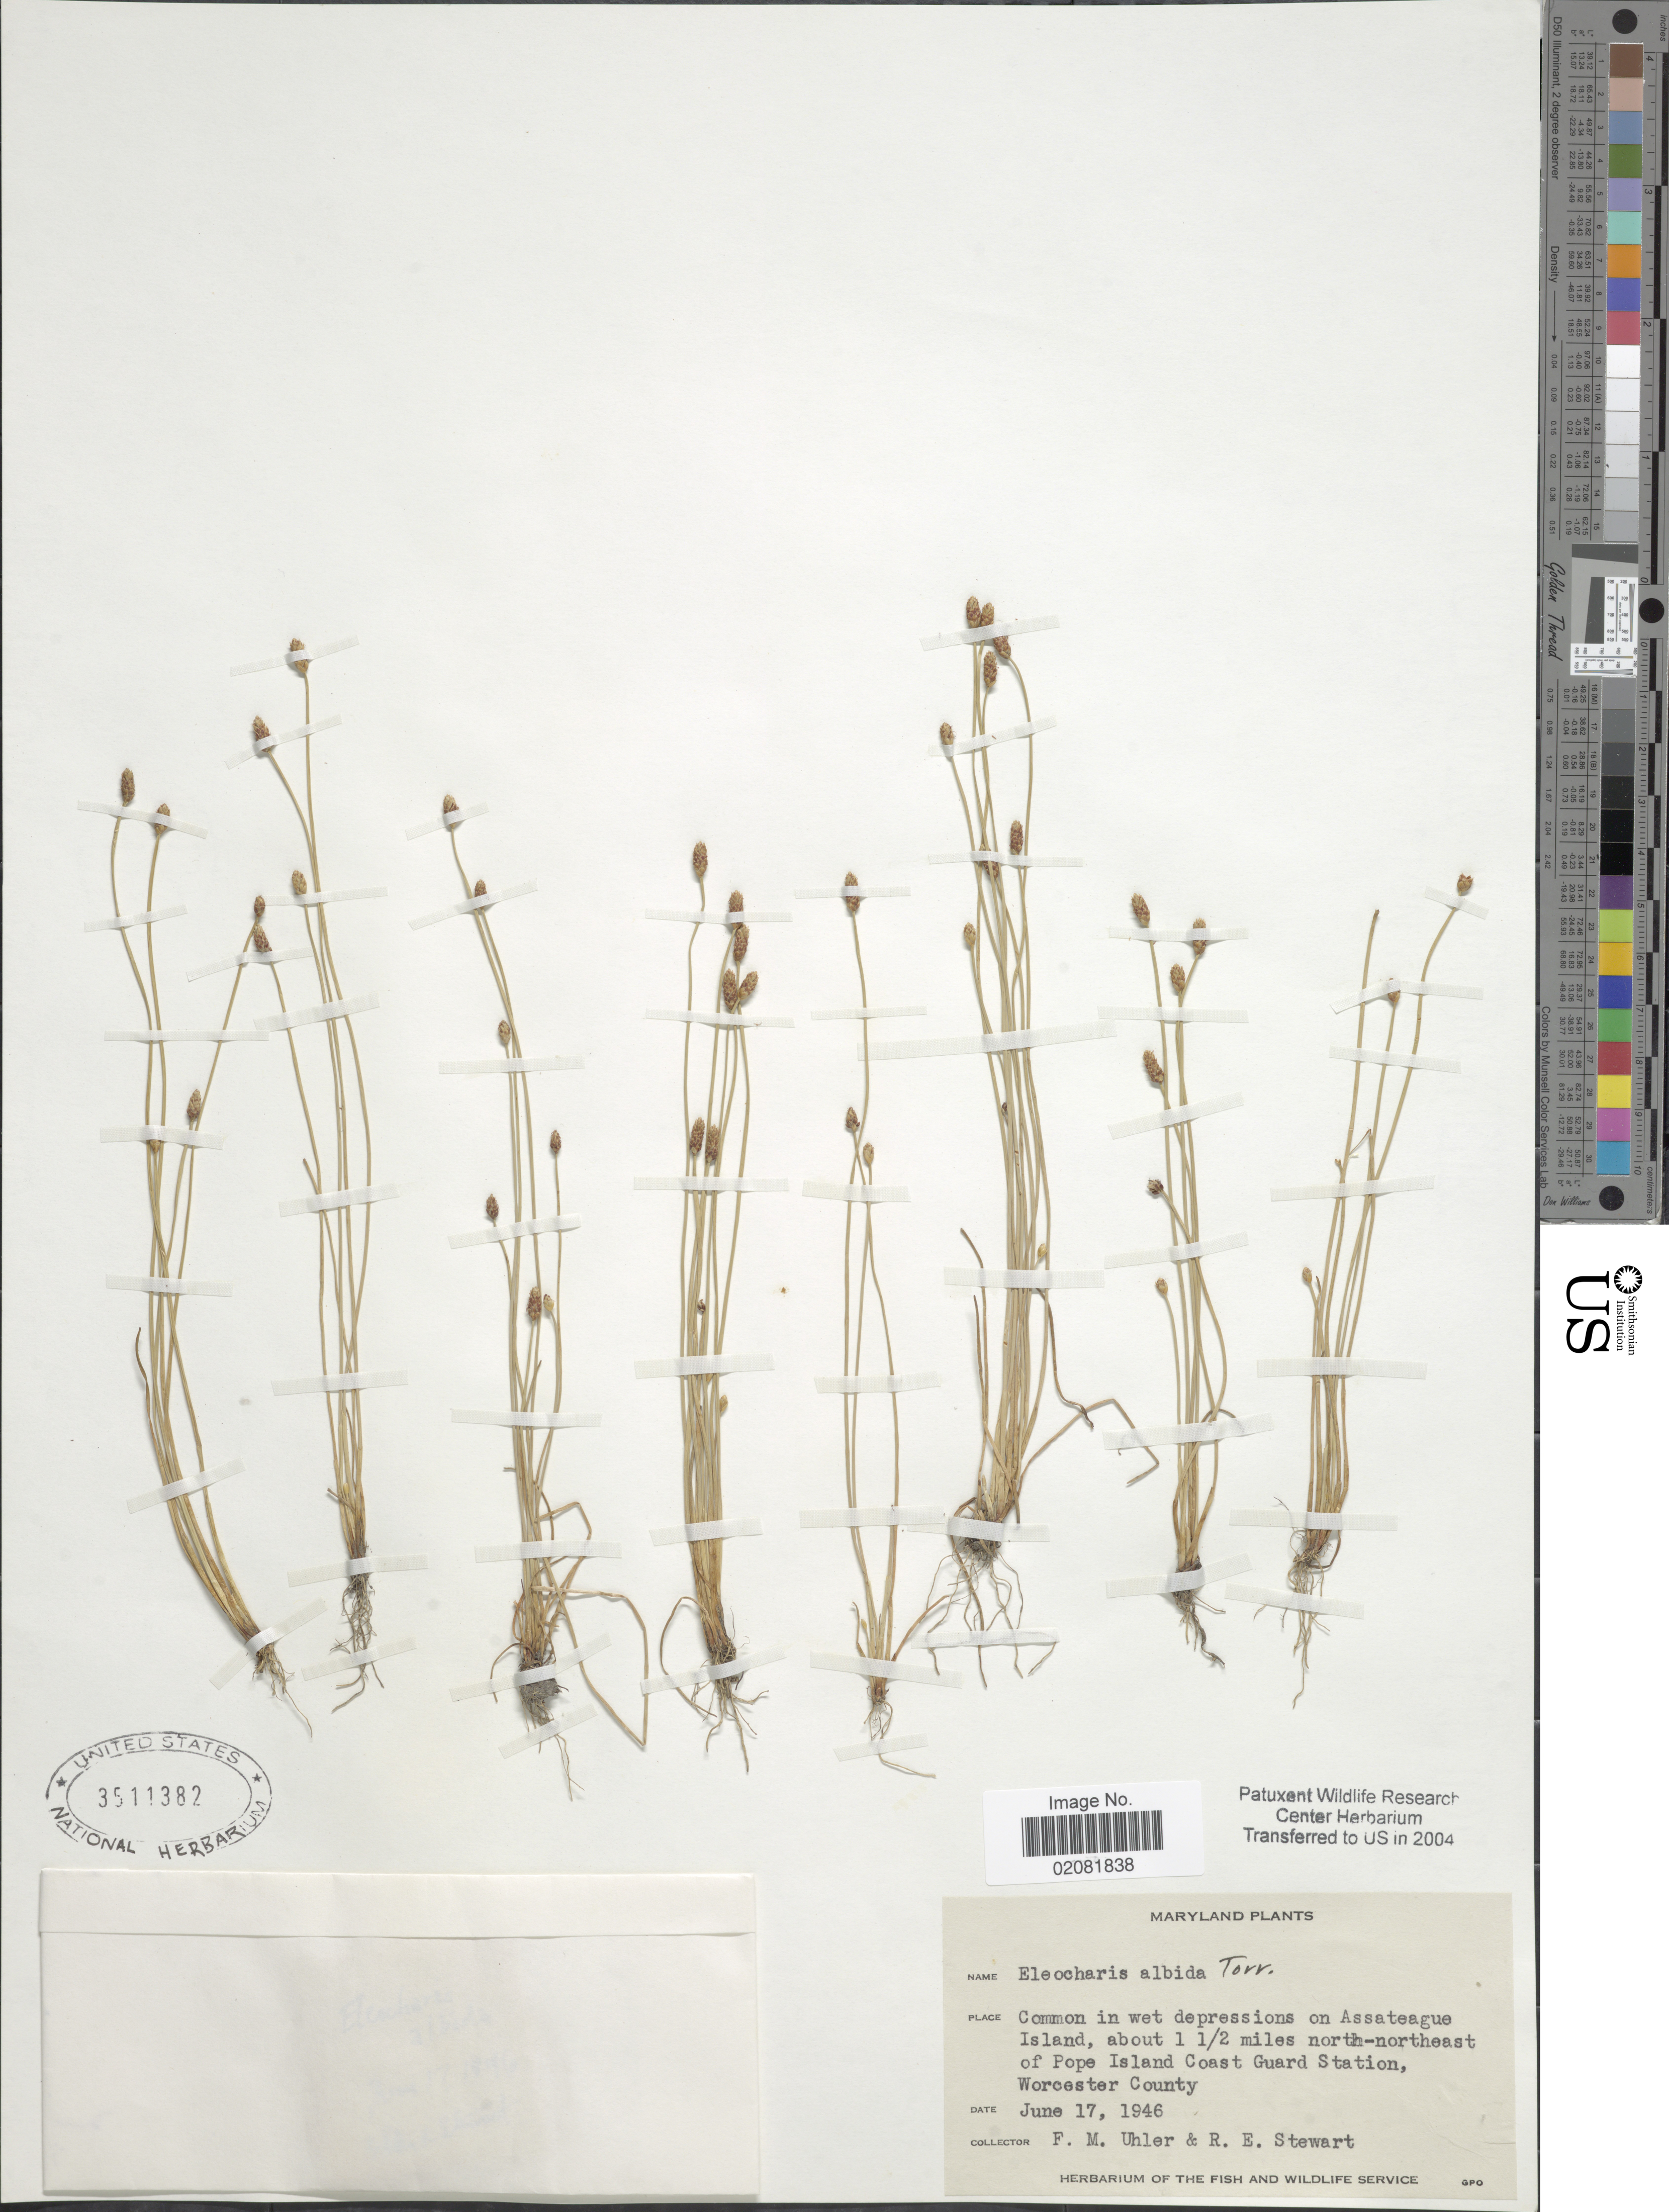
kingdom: Plantae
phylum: Tracheophyta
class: Liliopsida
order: Poales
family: Cyperaceae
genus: Eleocharis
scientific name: Eleocharis albida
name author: Torr.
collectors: F. M. Uhler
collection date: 1946-06-17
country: United States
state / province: Maryland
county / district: Worcester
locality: Common in wet depressions on Assateague Island, about 1 1/2 miles north-northeast of Pope Island Coast Guard Station, Worcester County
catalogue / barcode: US 3511382